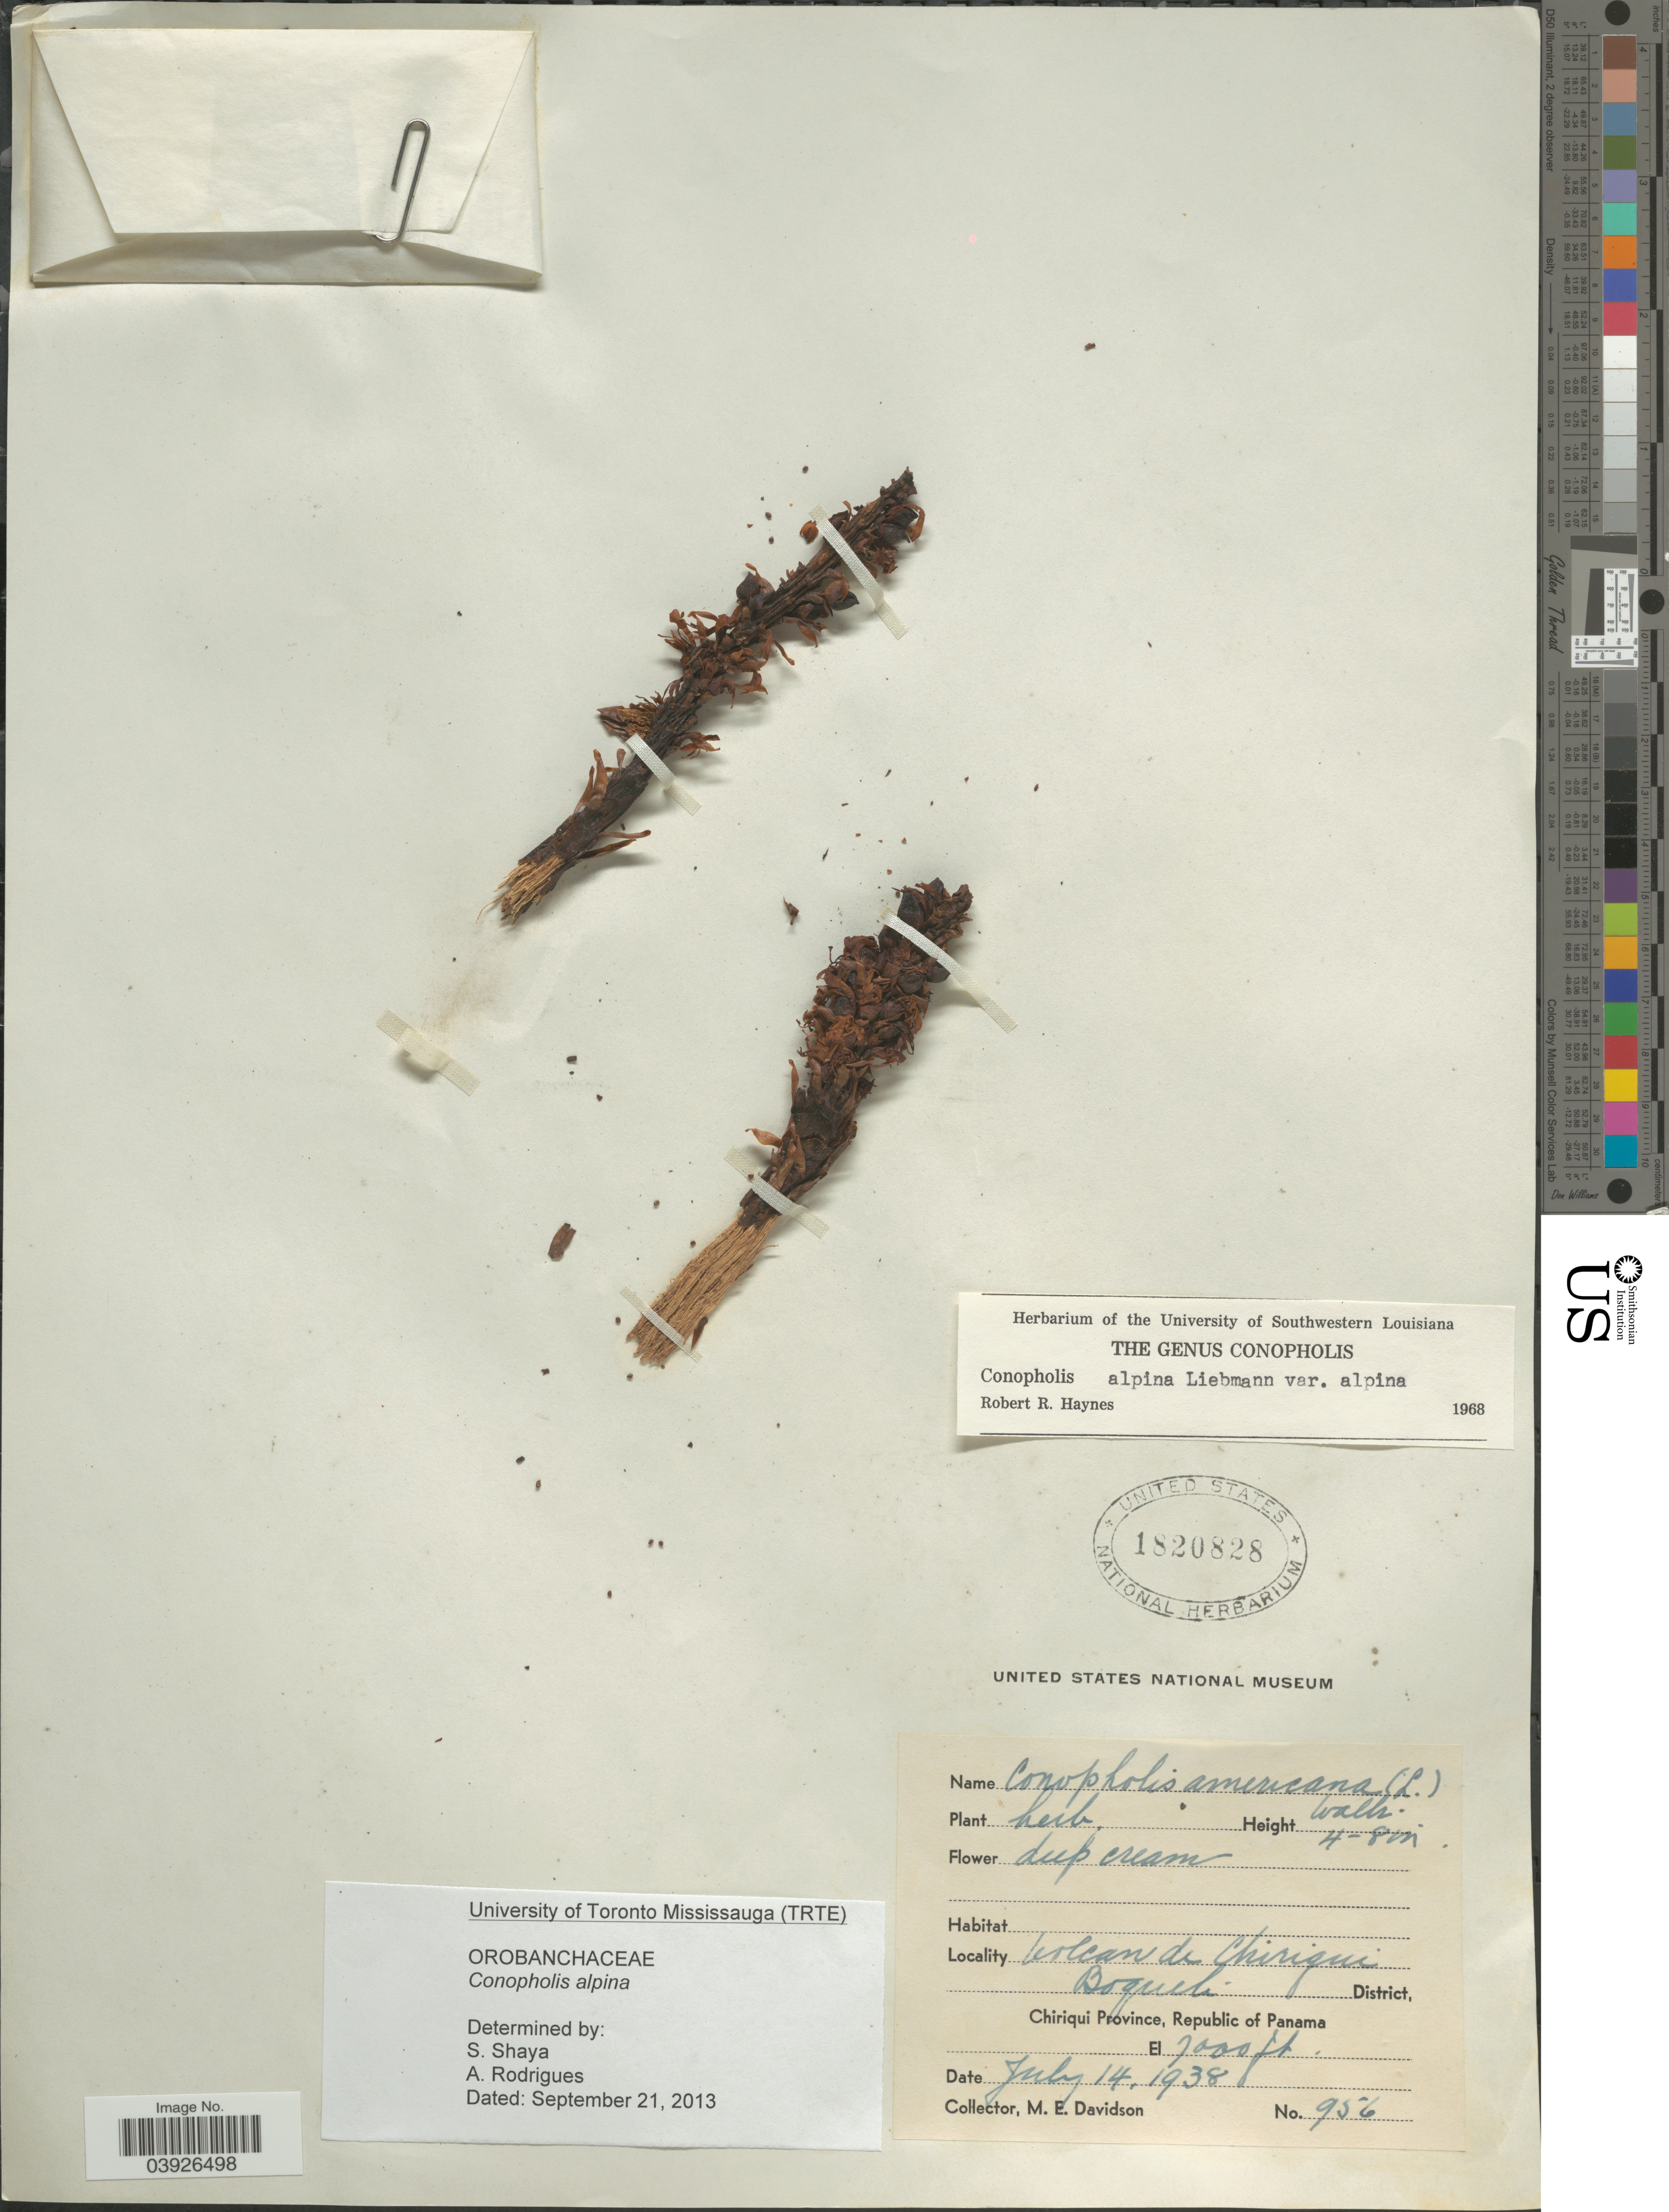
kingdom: Plantae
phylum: Tracheophyta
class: Magnoliopsida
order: Lamiales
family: Orobanchaceae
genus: Conopholis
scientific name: Conopholis alpina var. alpina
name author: Liebm.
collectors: M. E. Davidson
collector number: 956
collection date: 1938-07-14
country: Panama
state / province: Chiriqui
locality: Volcan de Chiriqui. Boqueti District.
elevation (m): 2134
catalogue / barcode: US 1820828